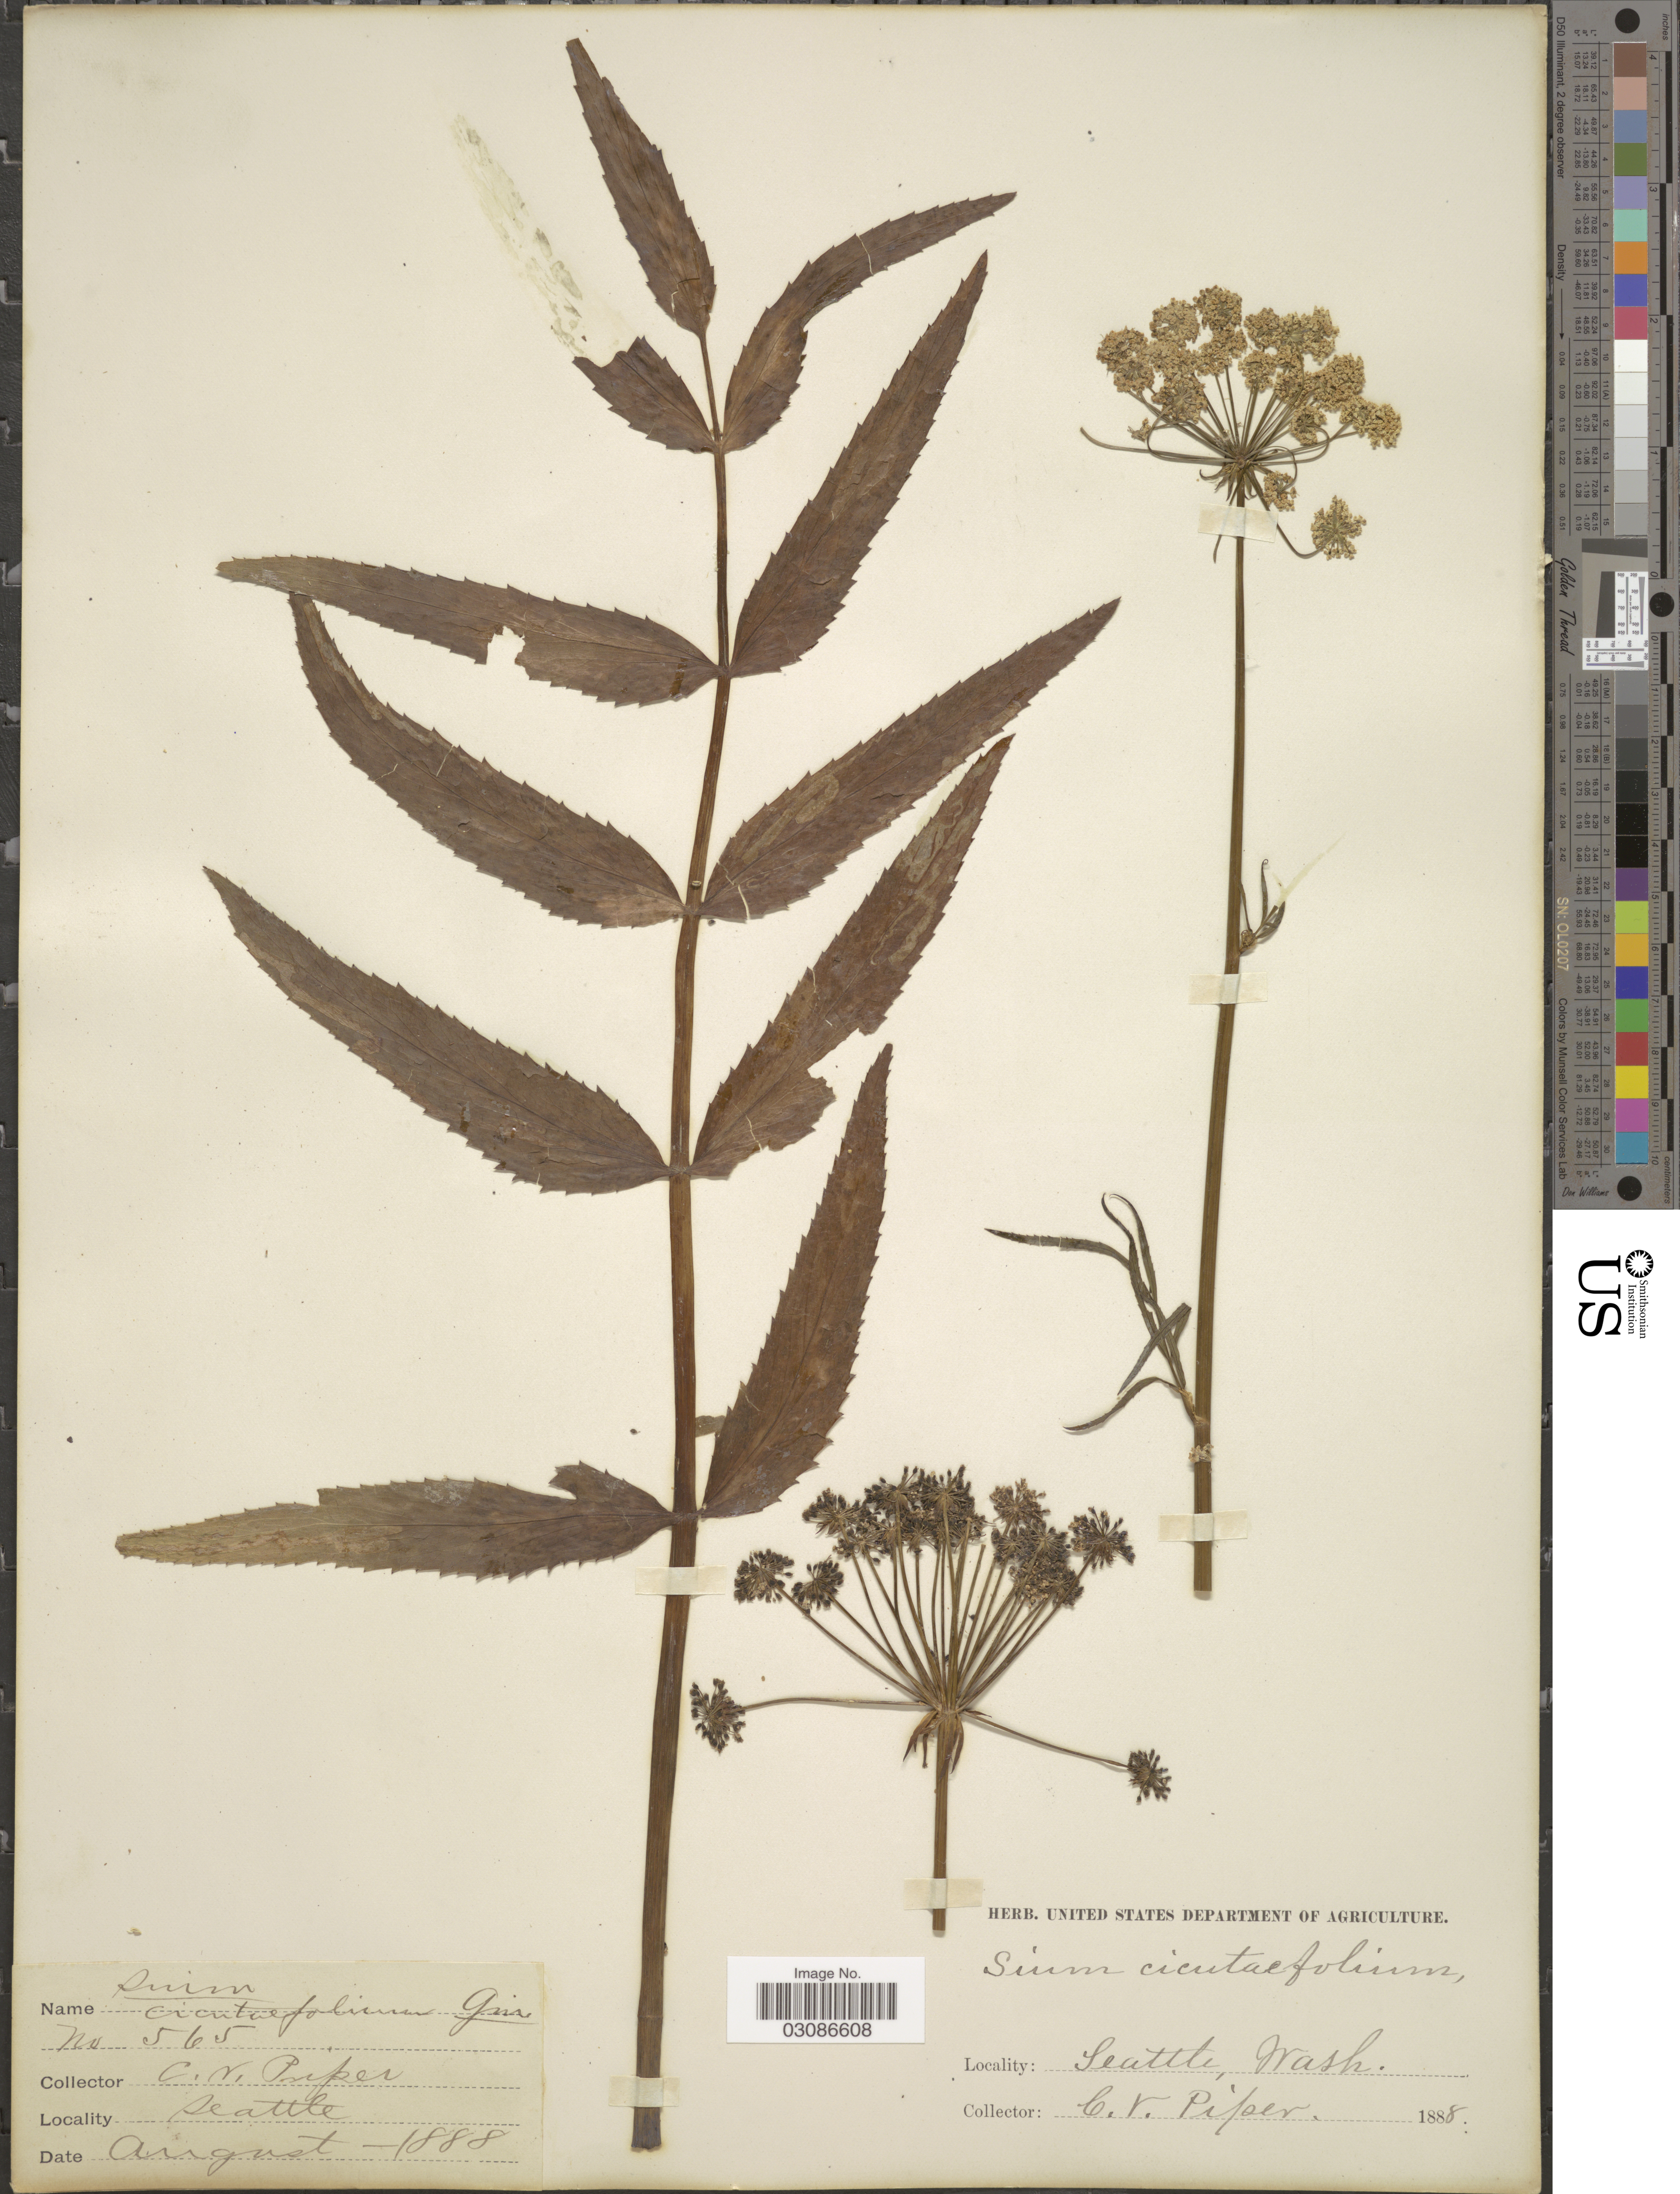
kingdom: Plantae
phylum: Tracheophyta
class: Magnoliopsida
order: Apiales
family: Apiaceae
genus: Sium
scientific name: Sium suave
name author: Walter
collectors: C. V. Piper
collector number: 565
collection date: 1888-08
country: United States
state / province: Washington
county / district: King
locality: Seattle.